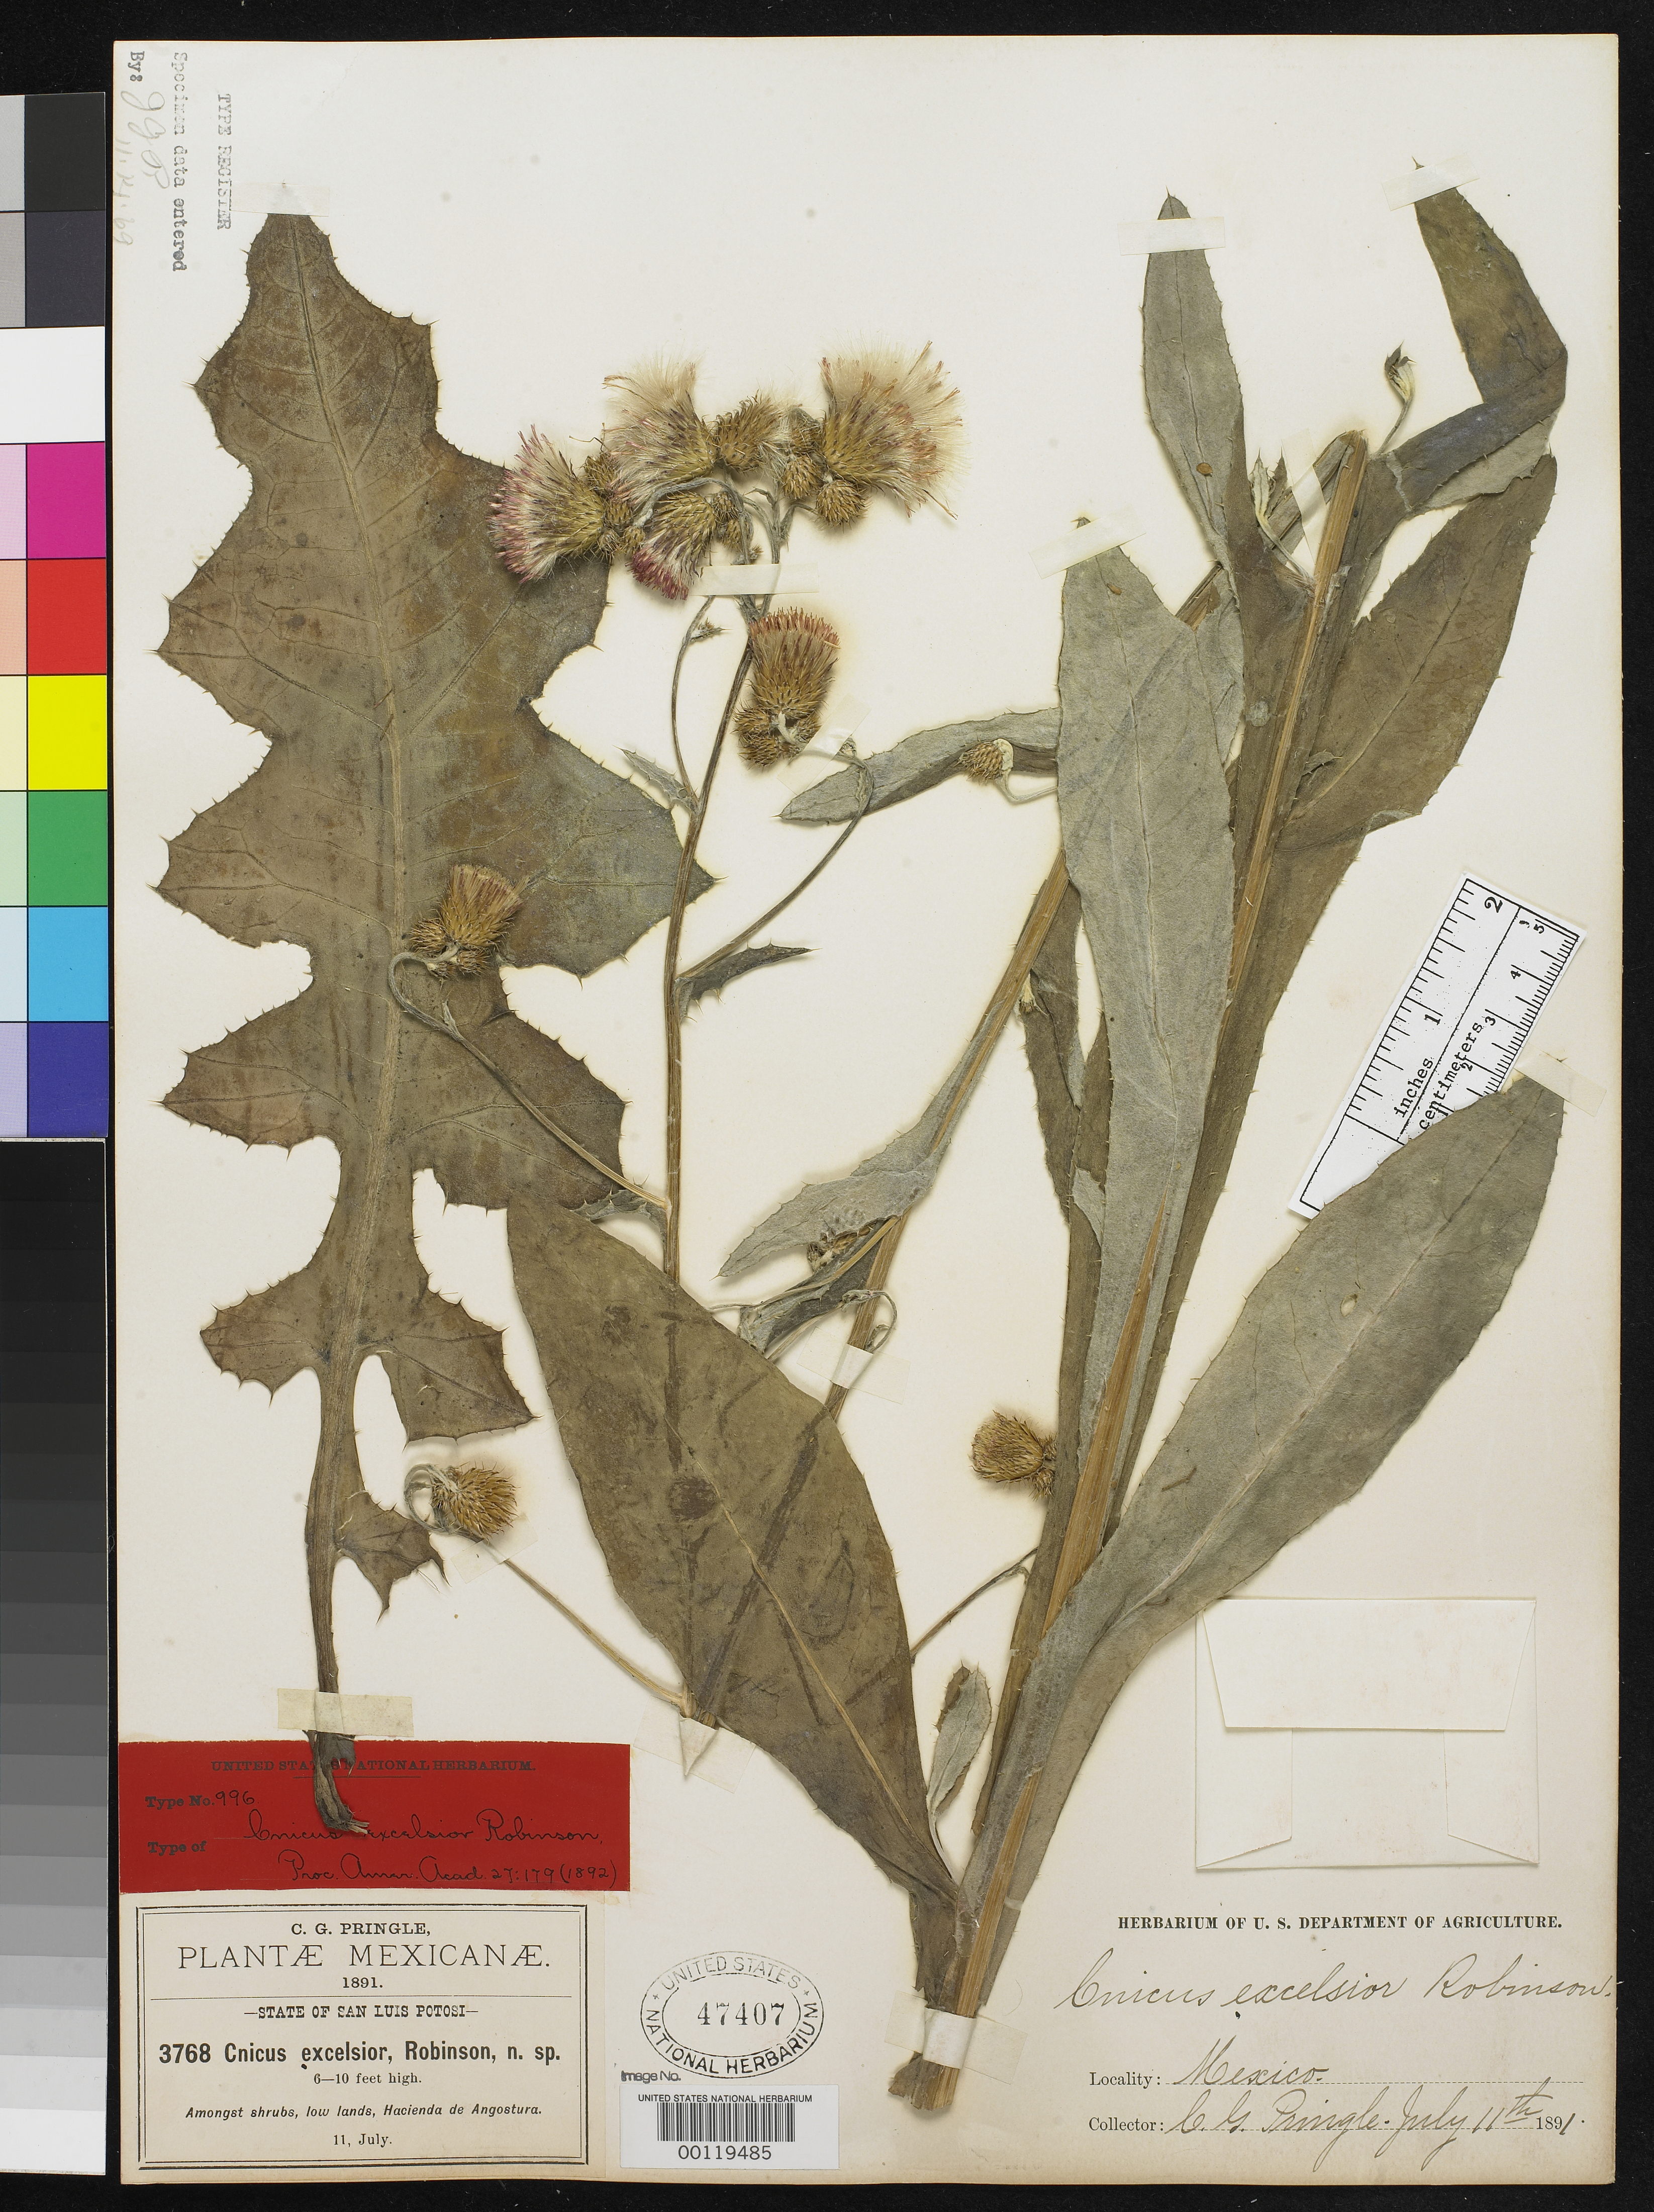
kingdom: Plantae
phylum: Tracheophyta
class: Magnoliopsida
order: Asterales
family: Asteraceae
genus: Cnicus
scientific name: Cnicus excelsior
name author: B.L. Rob.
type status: Isotype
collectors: C. G. Pringle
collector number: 3768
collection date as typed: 11 Jul 1891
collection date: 1891-07-11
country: Mexico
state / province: San Luis Potosi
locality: Hacienda de Angostura.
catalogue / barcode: US 47407